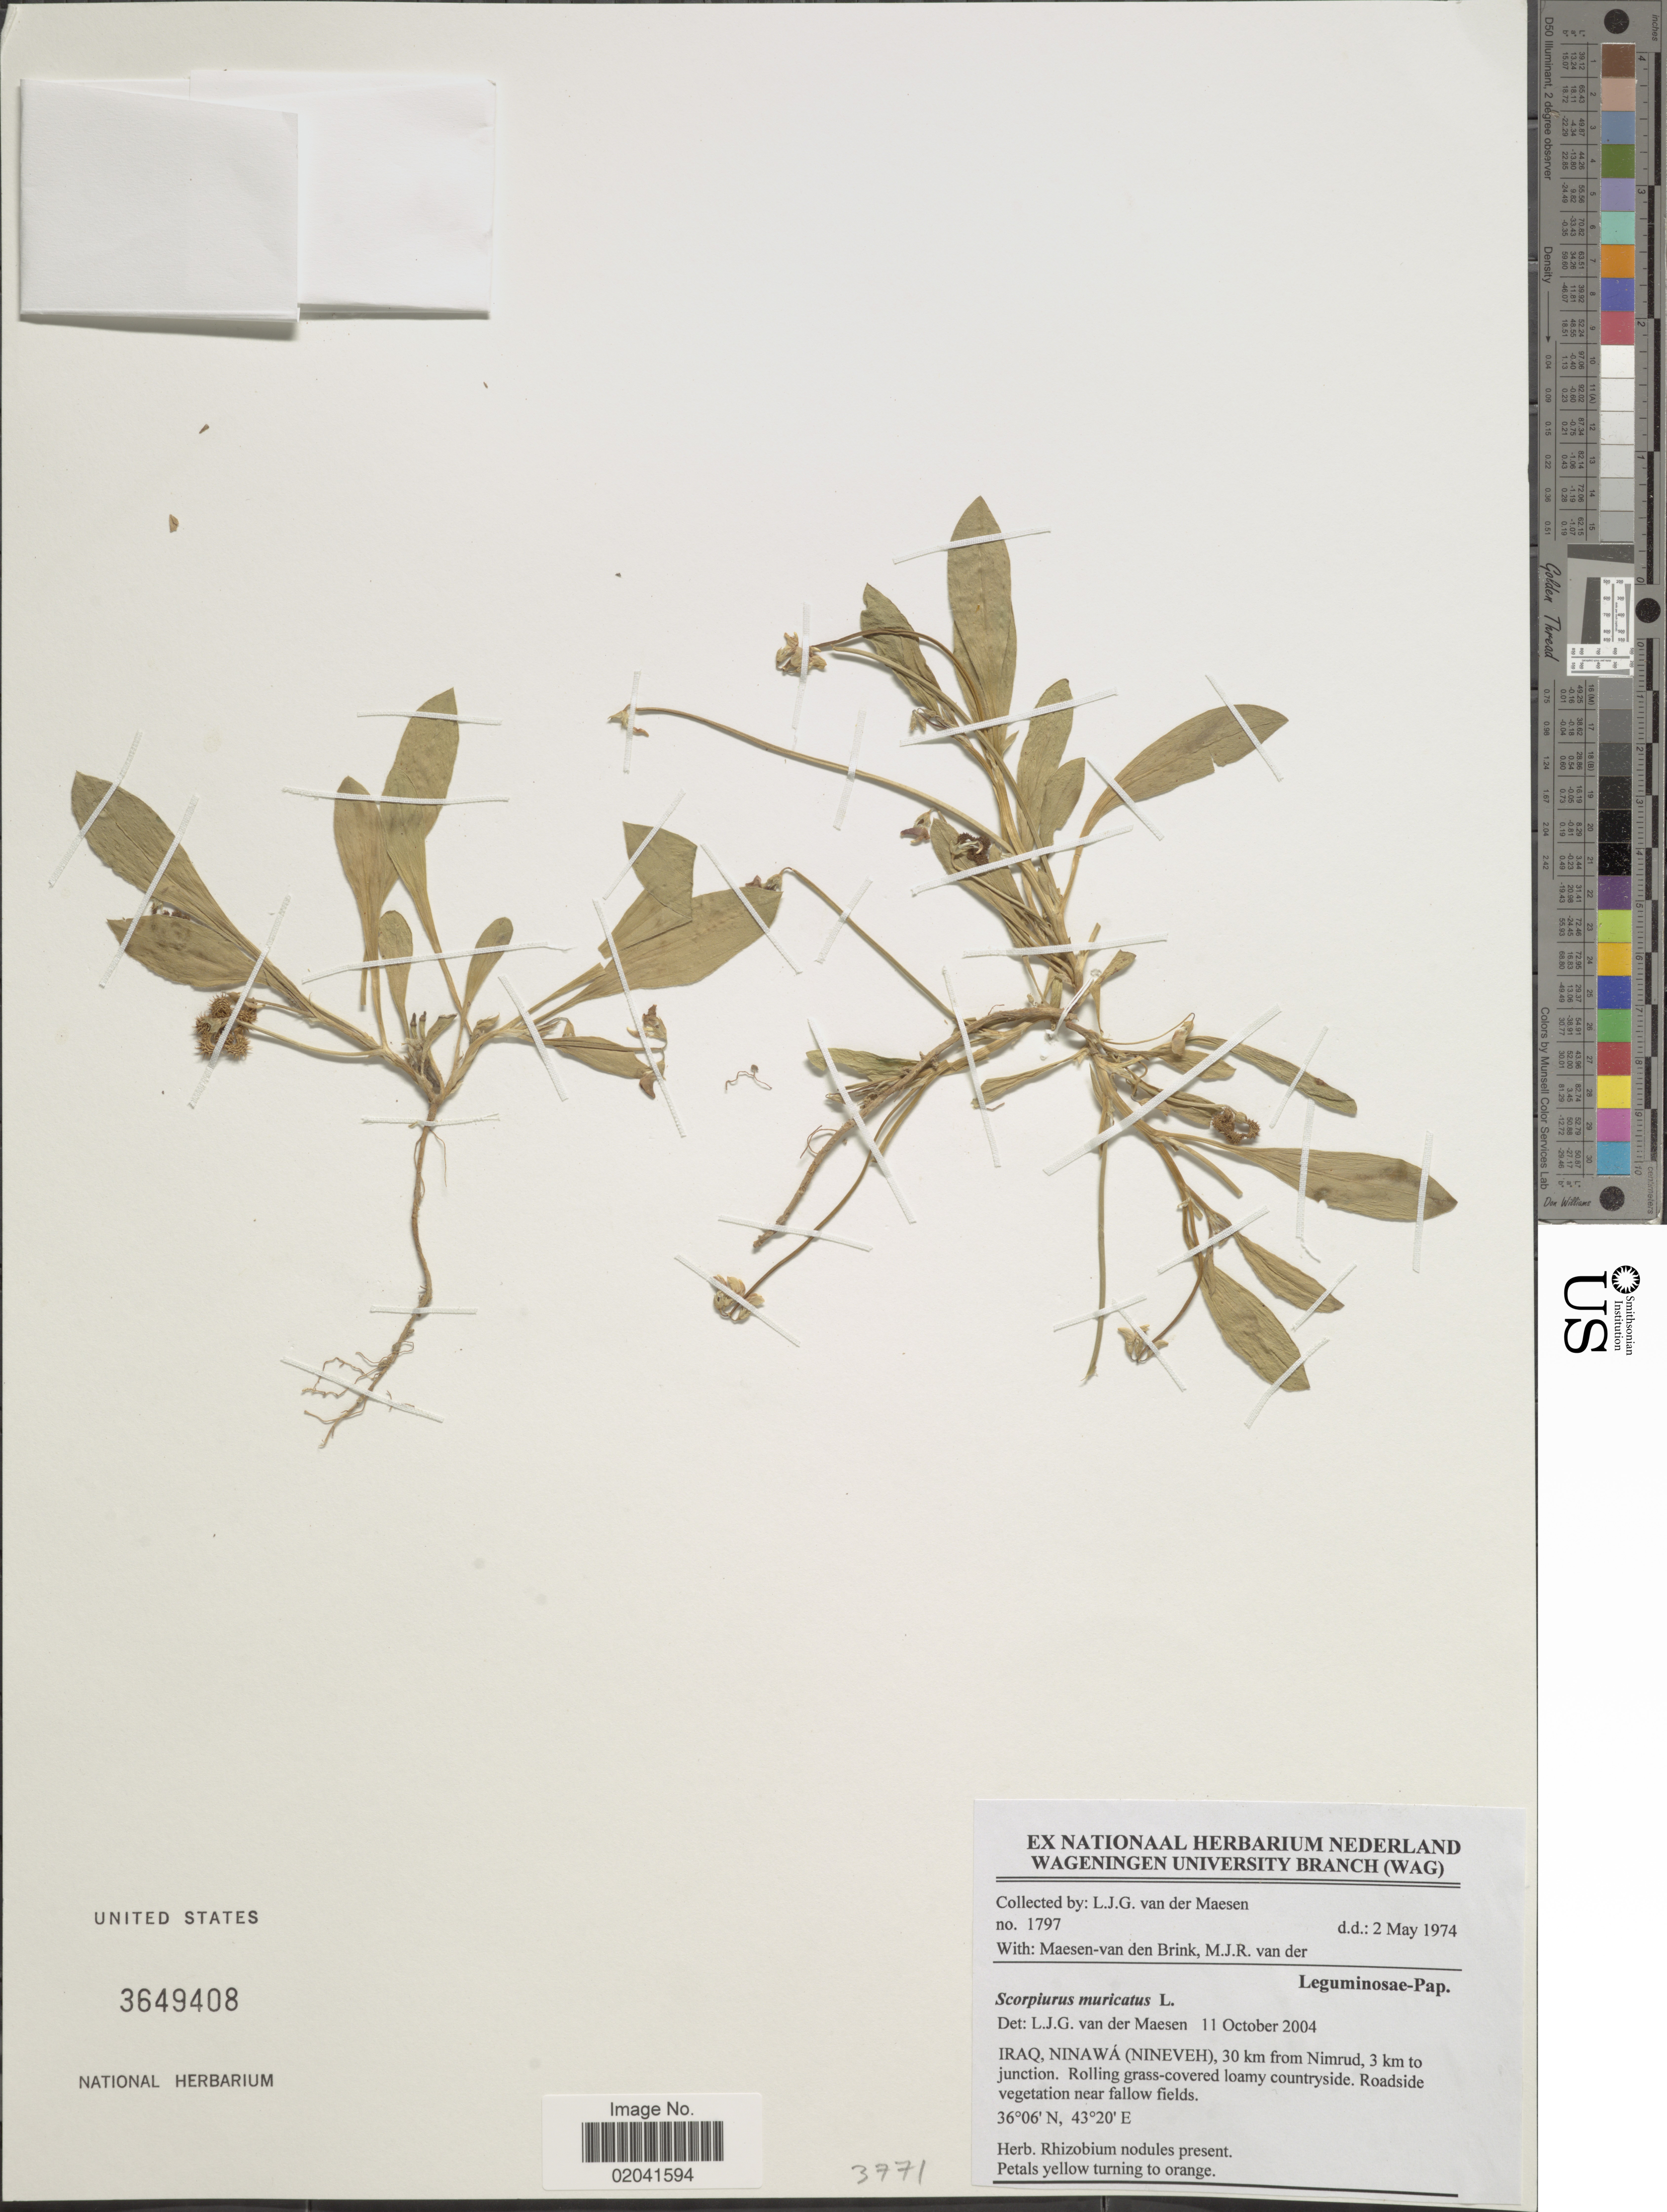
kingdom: Plantae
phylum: Tracheophyta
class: Magnoliopsida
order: Fabales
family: Fabaceae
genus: Scorpiurus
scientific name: Scorpiurus muricatus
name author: L.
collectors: L. van der Maesen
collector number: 1797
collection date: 1974-05-02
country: Iraq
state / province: Ninawa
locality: Iraqu, Ninawa (Nineveh), 30 km from Nimrud, 3 km to junction , Rolling grass-covered loamy countryside. Roadside vegetation near fallow fields.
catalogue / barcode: US 3649408